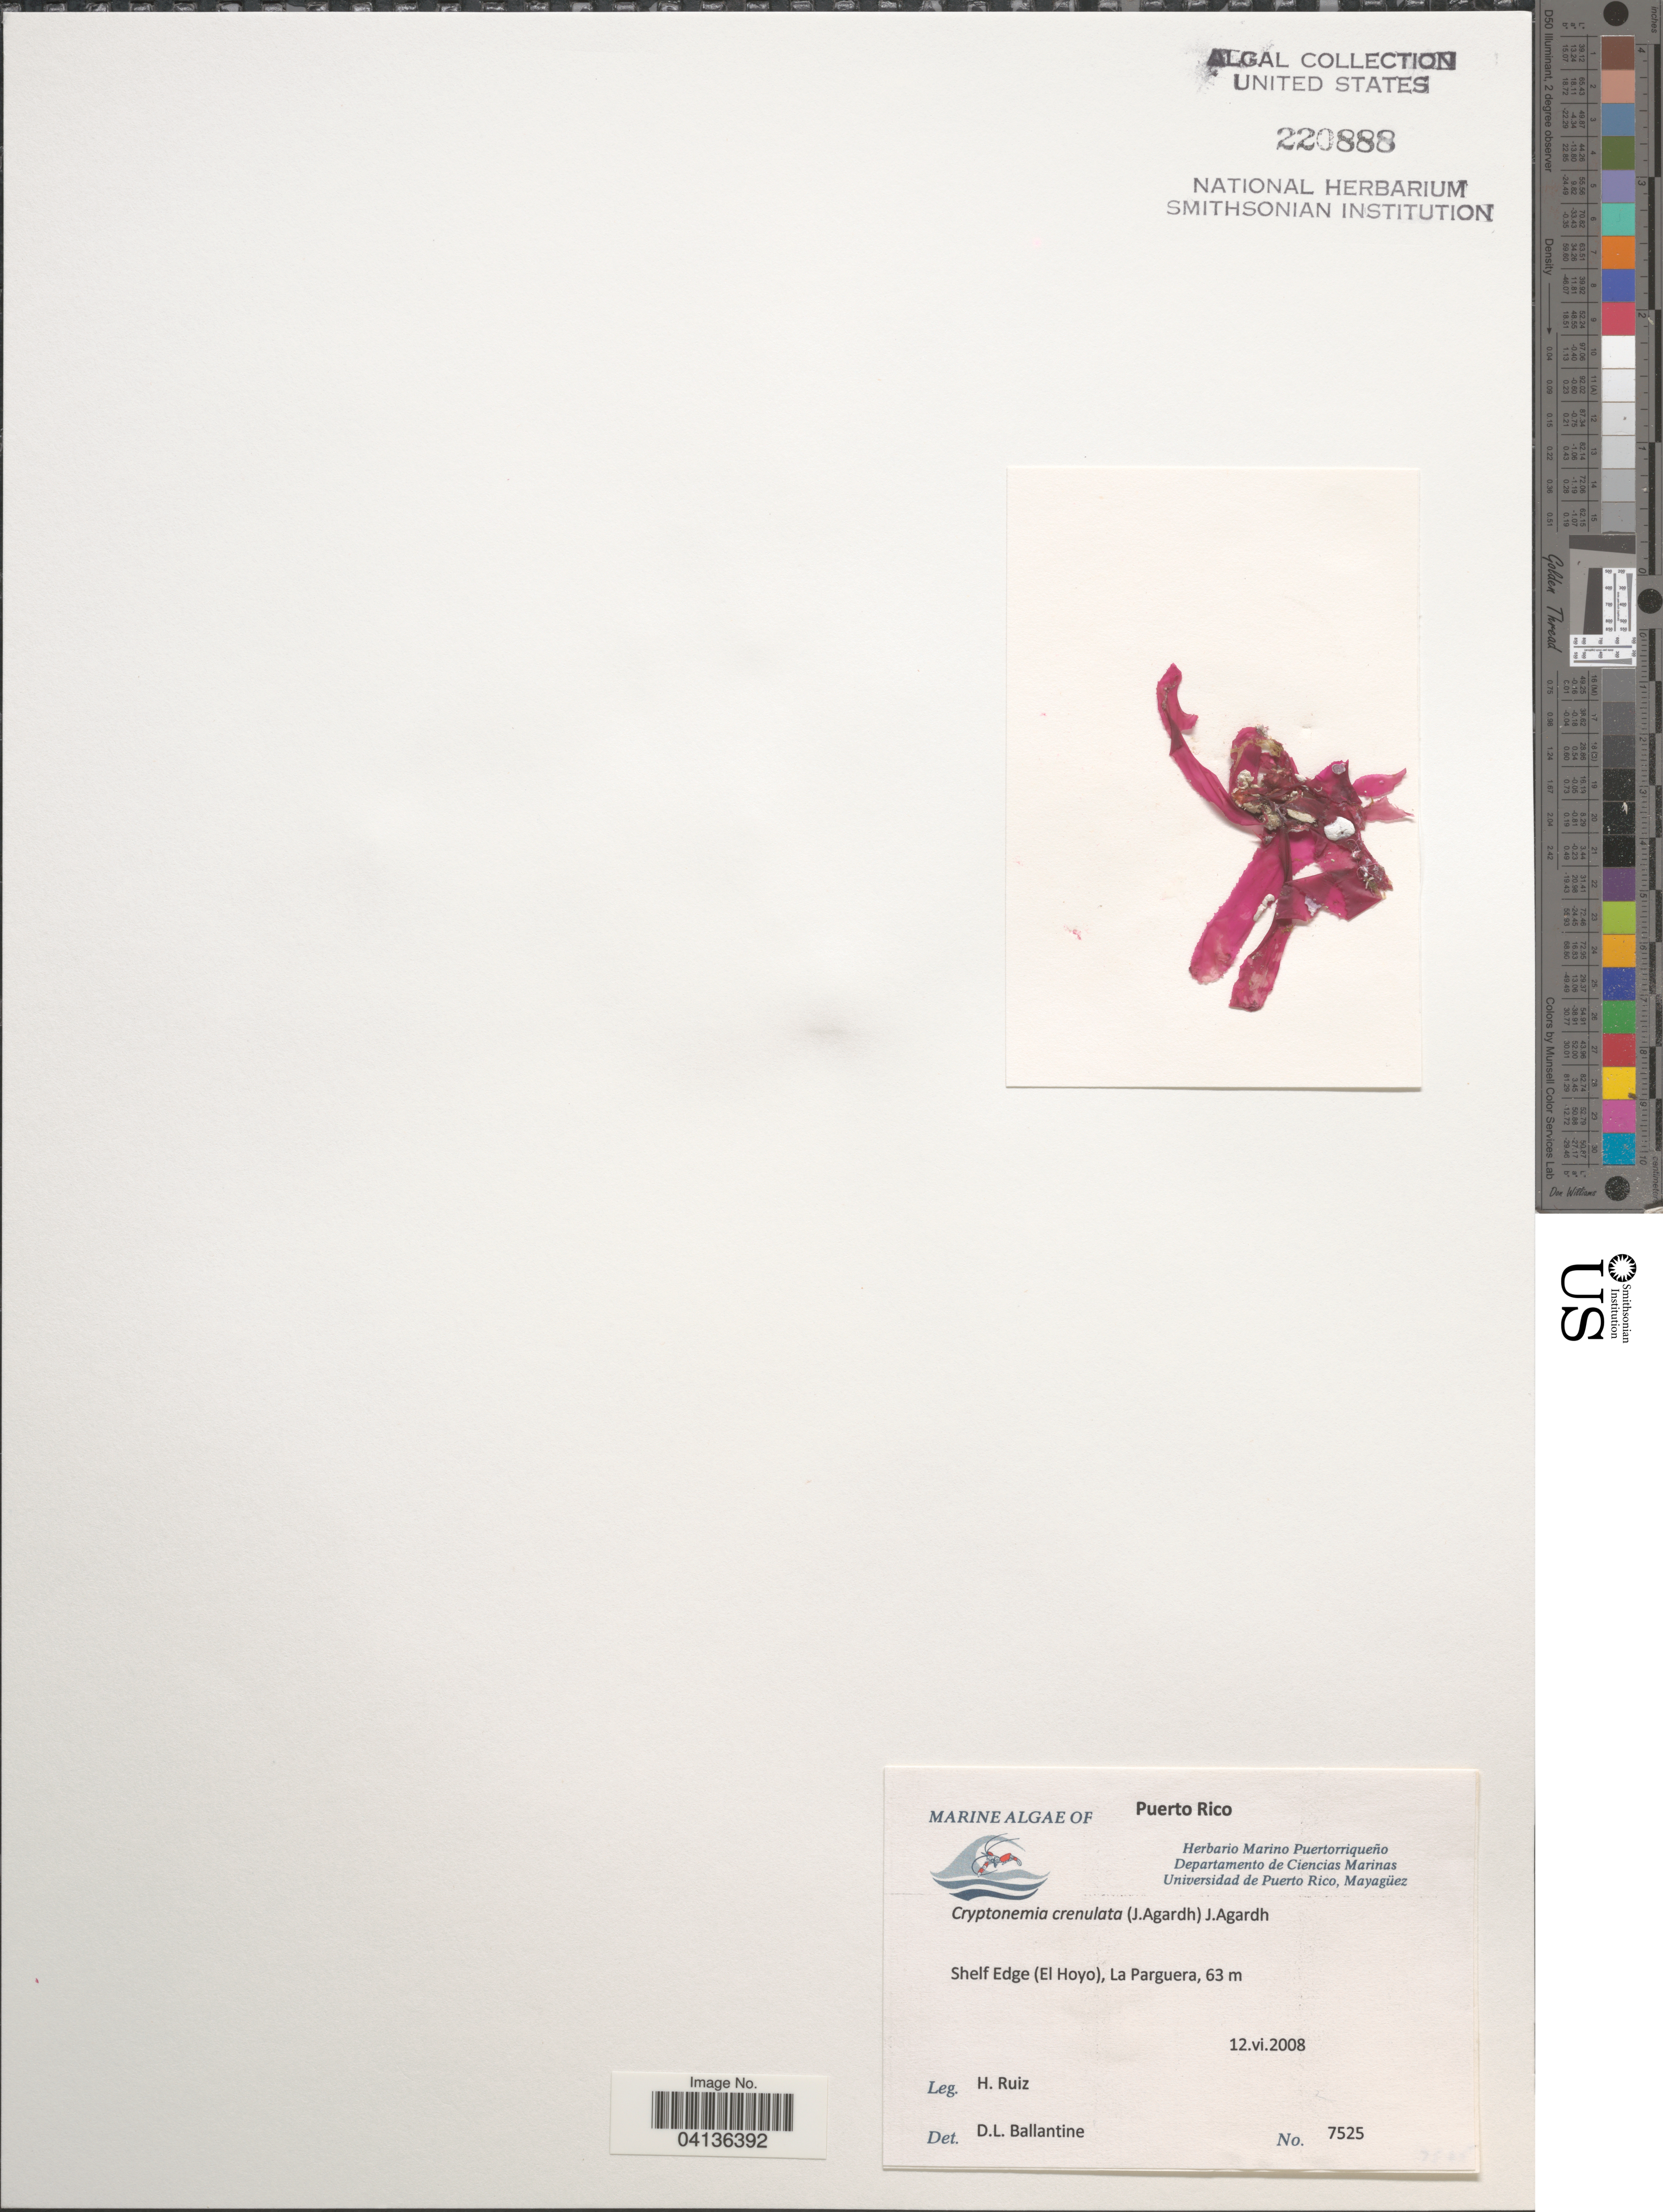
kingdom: Plantae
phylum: Rhodophyta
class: Florideophyceae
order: Halymeniales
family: Halymeniaceae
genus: Cryptonemia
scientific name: Cryptonemia crenulata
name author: (J. Agardh) J. Agardh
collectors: D.L. Ballantine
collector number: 7525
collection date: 2008-06-12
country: Puerto Rico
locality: Shelf Edge (El Hoyo), La Parguera.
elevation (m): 63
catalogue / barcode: US 220888